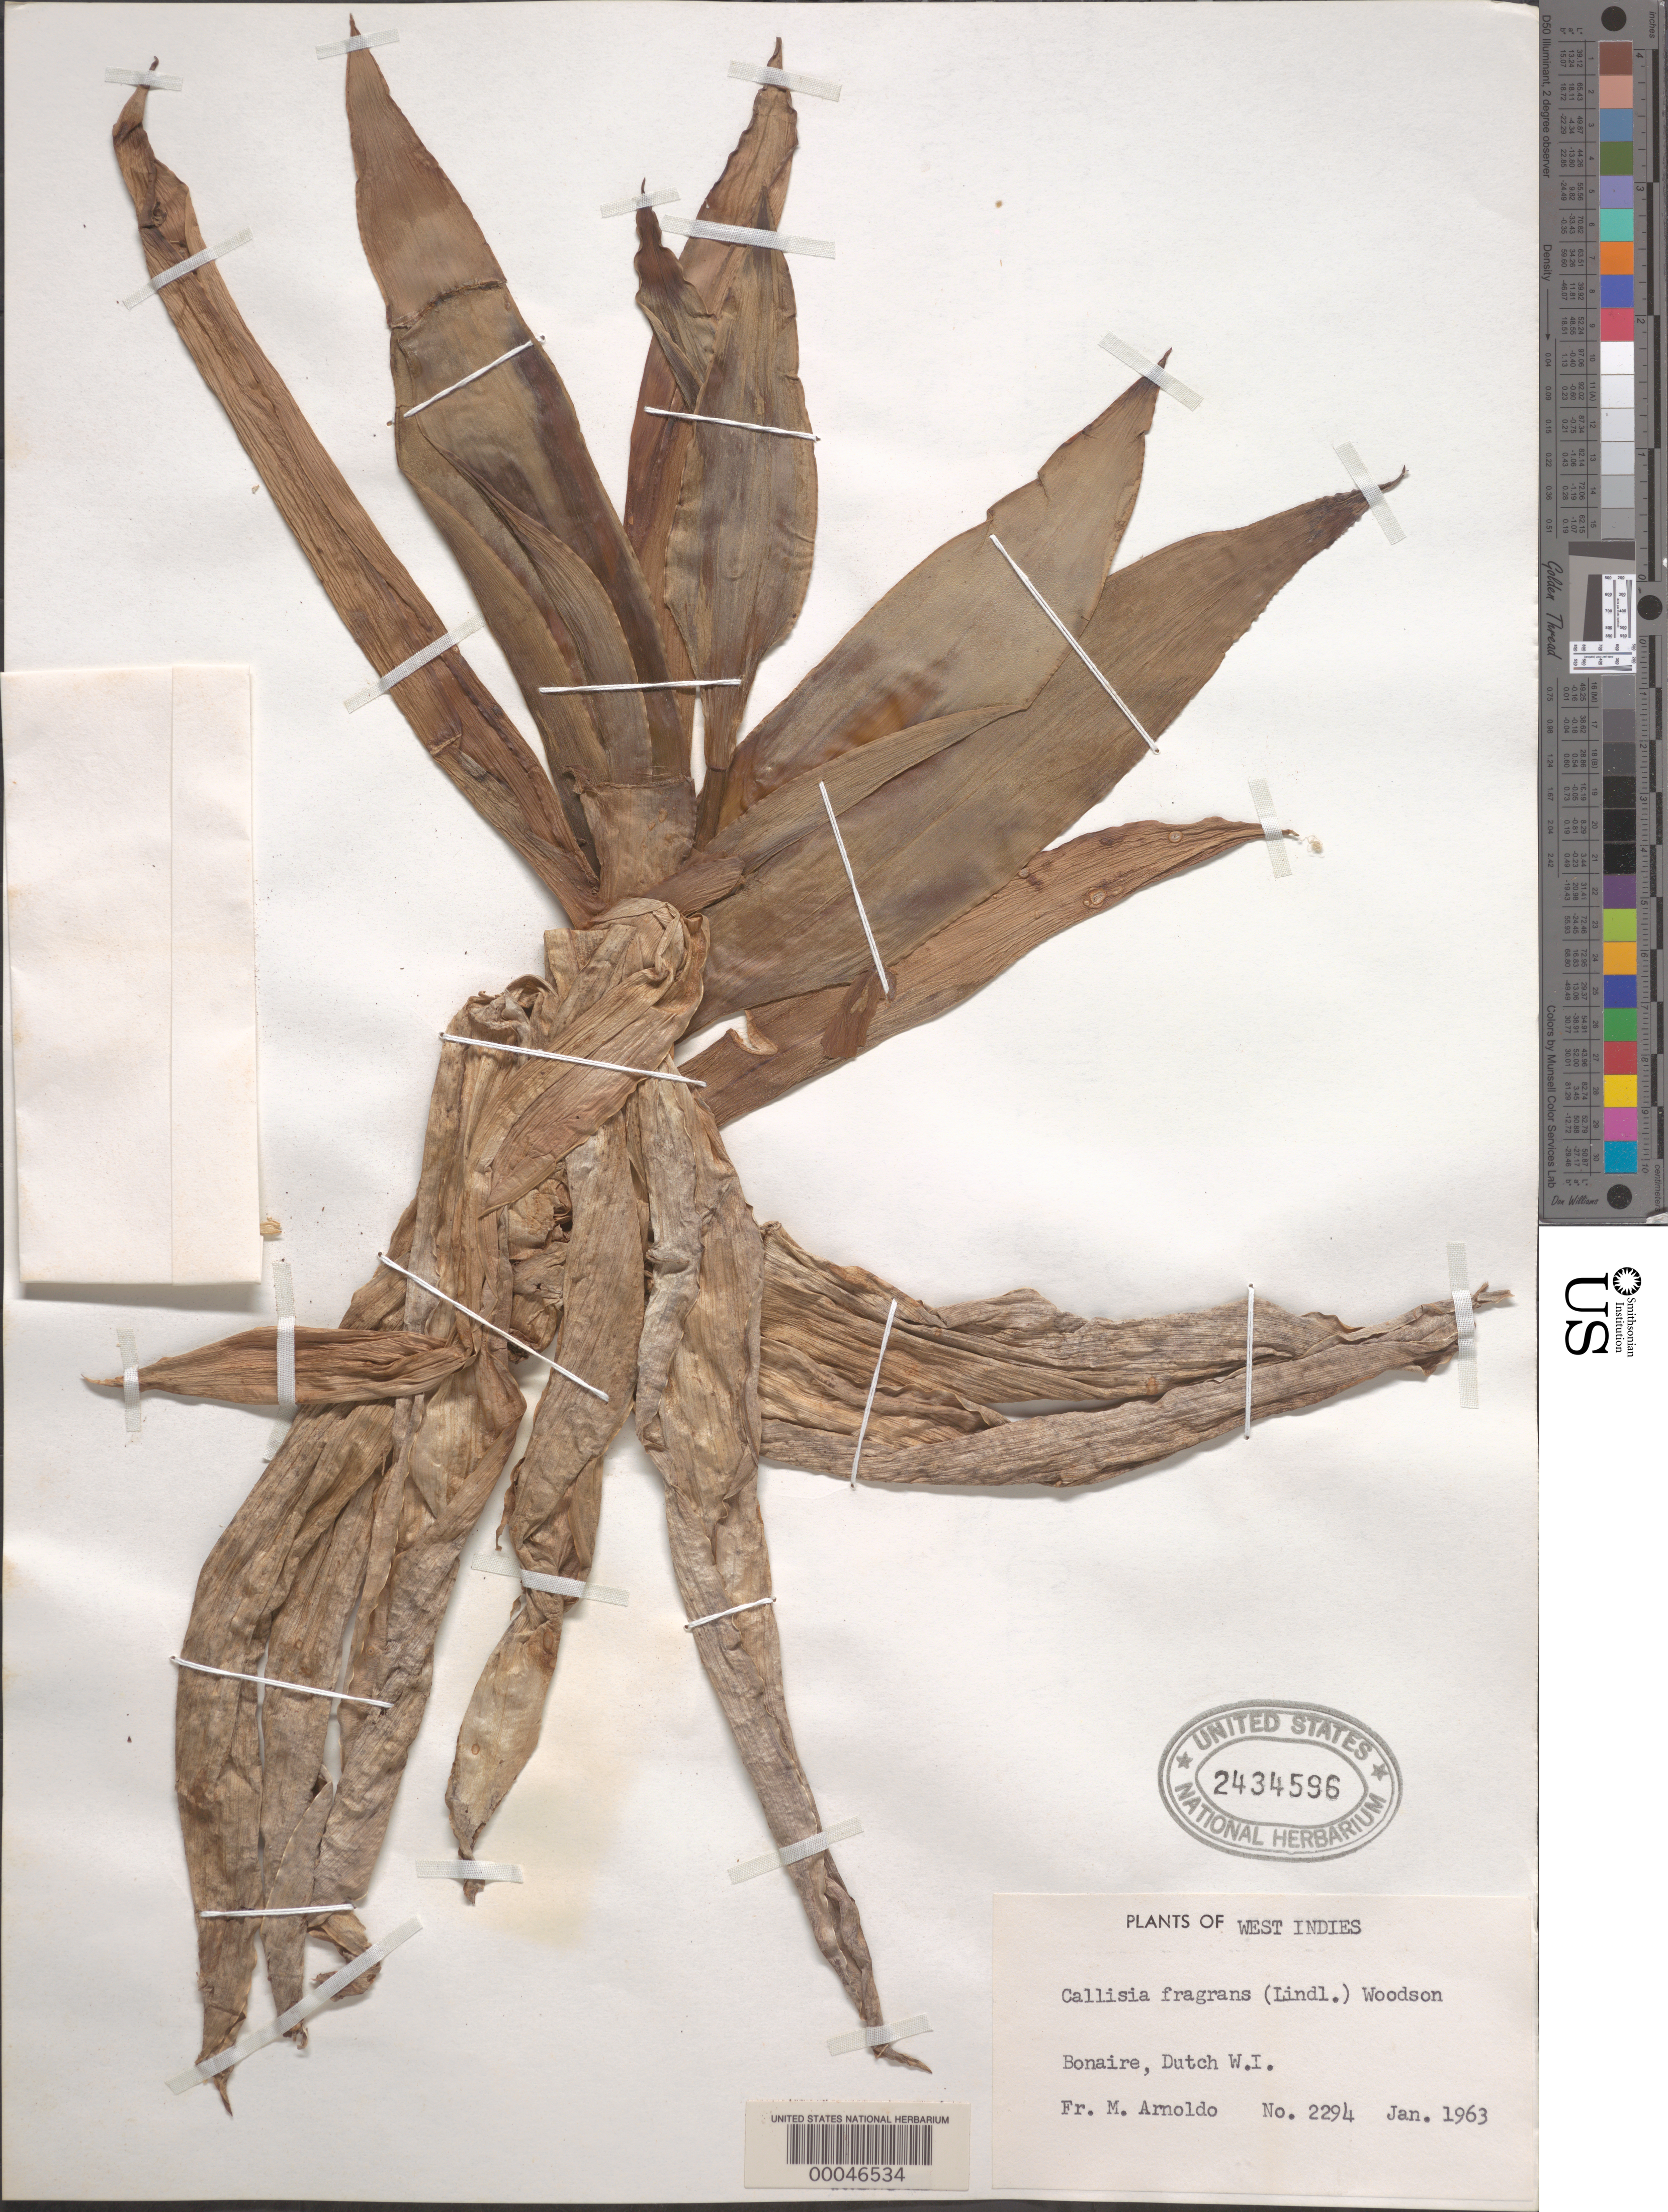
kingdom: Plantae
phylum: Tracheophyta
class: Liliopsida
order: Commelinales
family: Commelinaceae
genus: Callisia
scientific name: Callisia fragrans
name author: (Lindl.) Woodson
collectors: N. Arnoldo-Broeders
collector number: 2294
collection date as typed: Jan 1963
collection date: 1963-01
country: Netherlands Antilles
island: Bonaire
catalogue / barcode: US 2434596